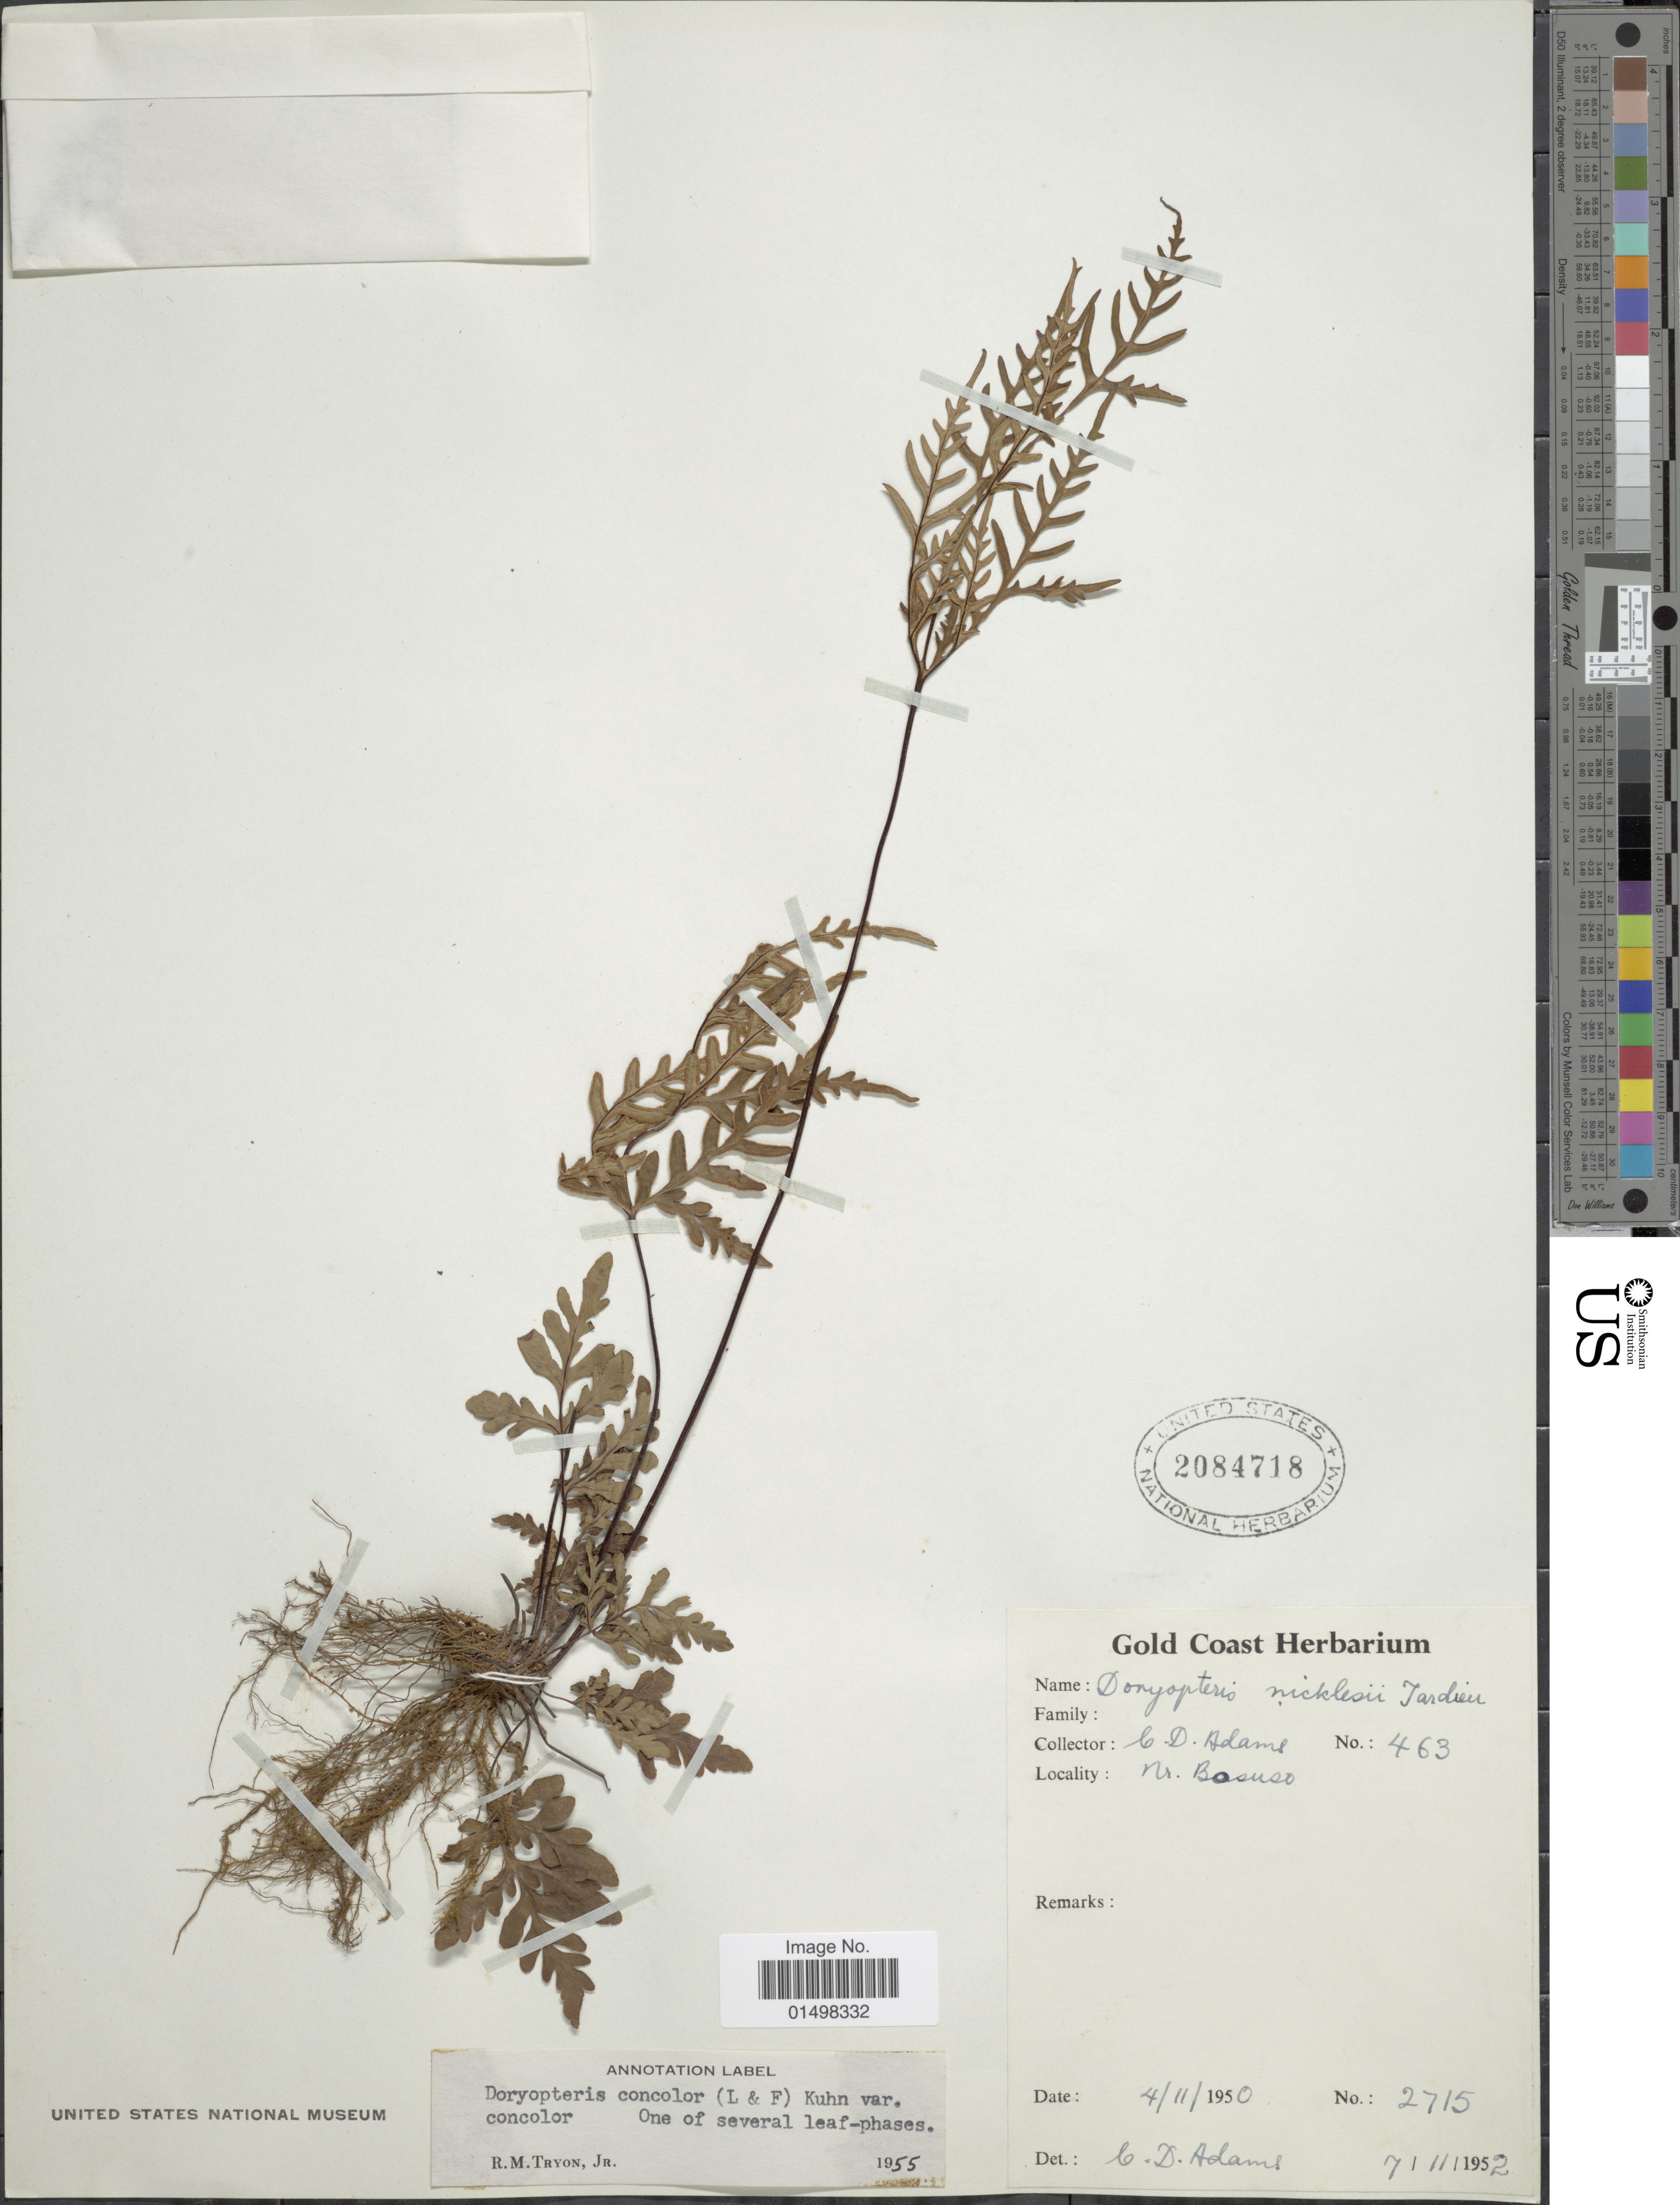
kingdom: Plantae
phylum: Tracheophyta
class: Polypodiopsida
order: Polypodiales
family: Pteridaceae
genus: Doryopteris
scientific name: Doryopteris concolor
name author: (Langsd. & Fisch.) Kuhn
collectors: C. D. Adams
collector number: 463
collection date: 1950-11-04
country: Ghana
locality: Nr. Bosuso.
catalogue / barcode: US 2084718